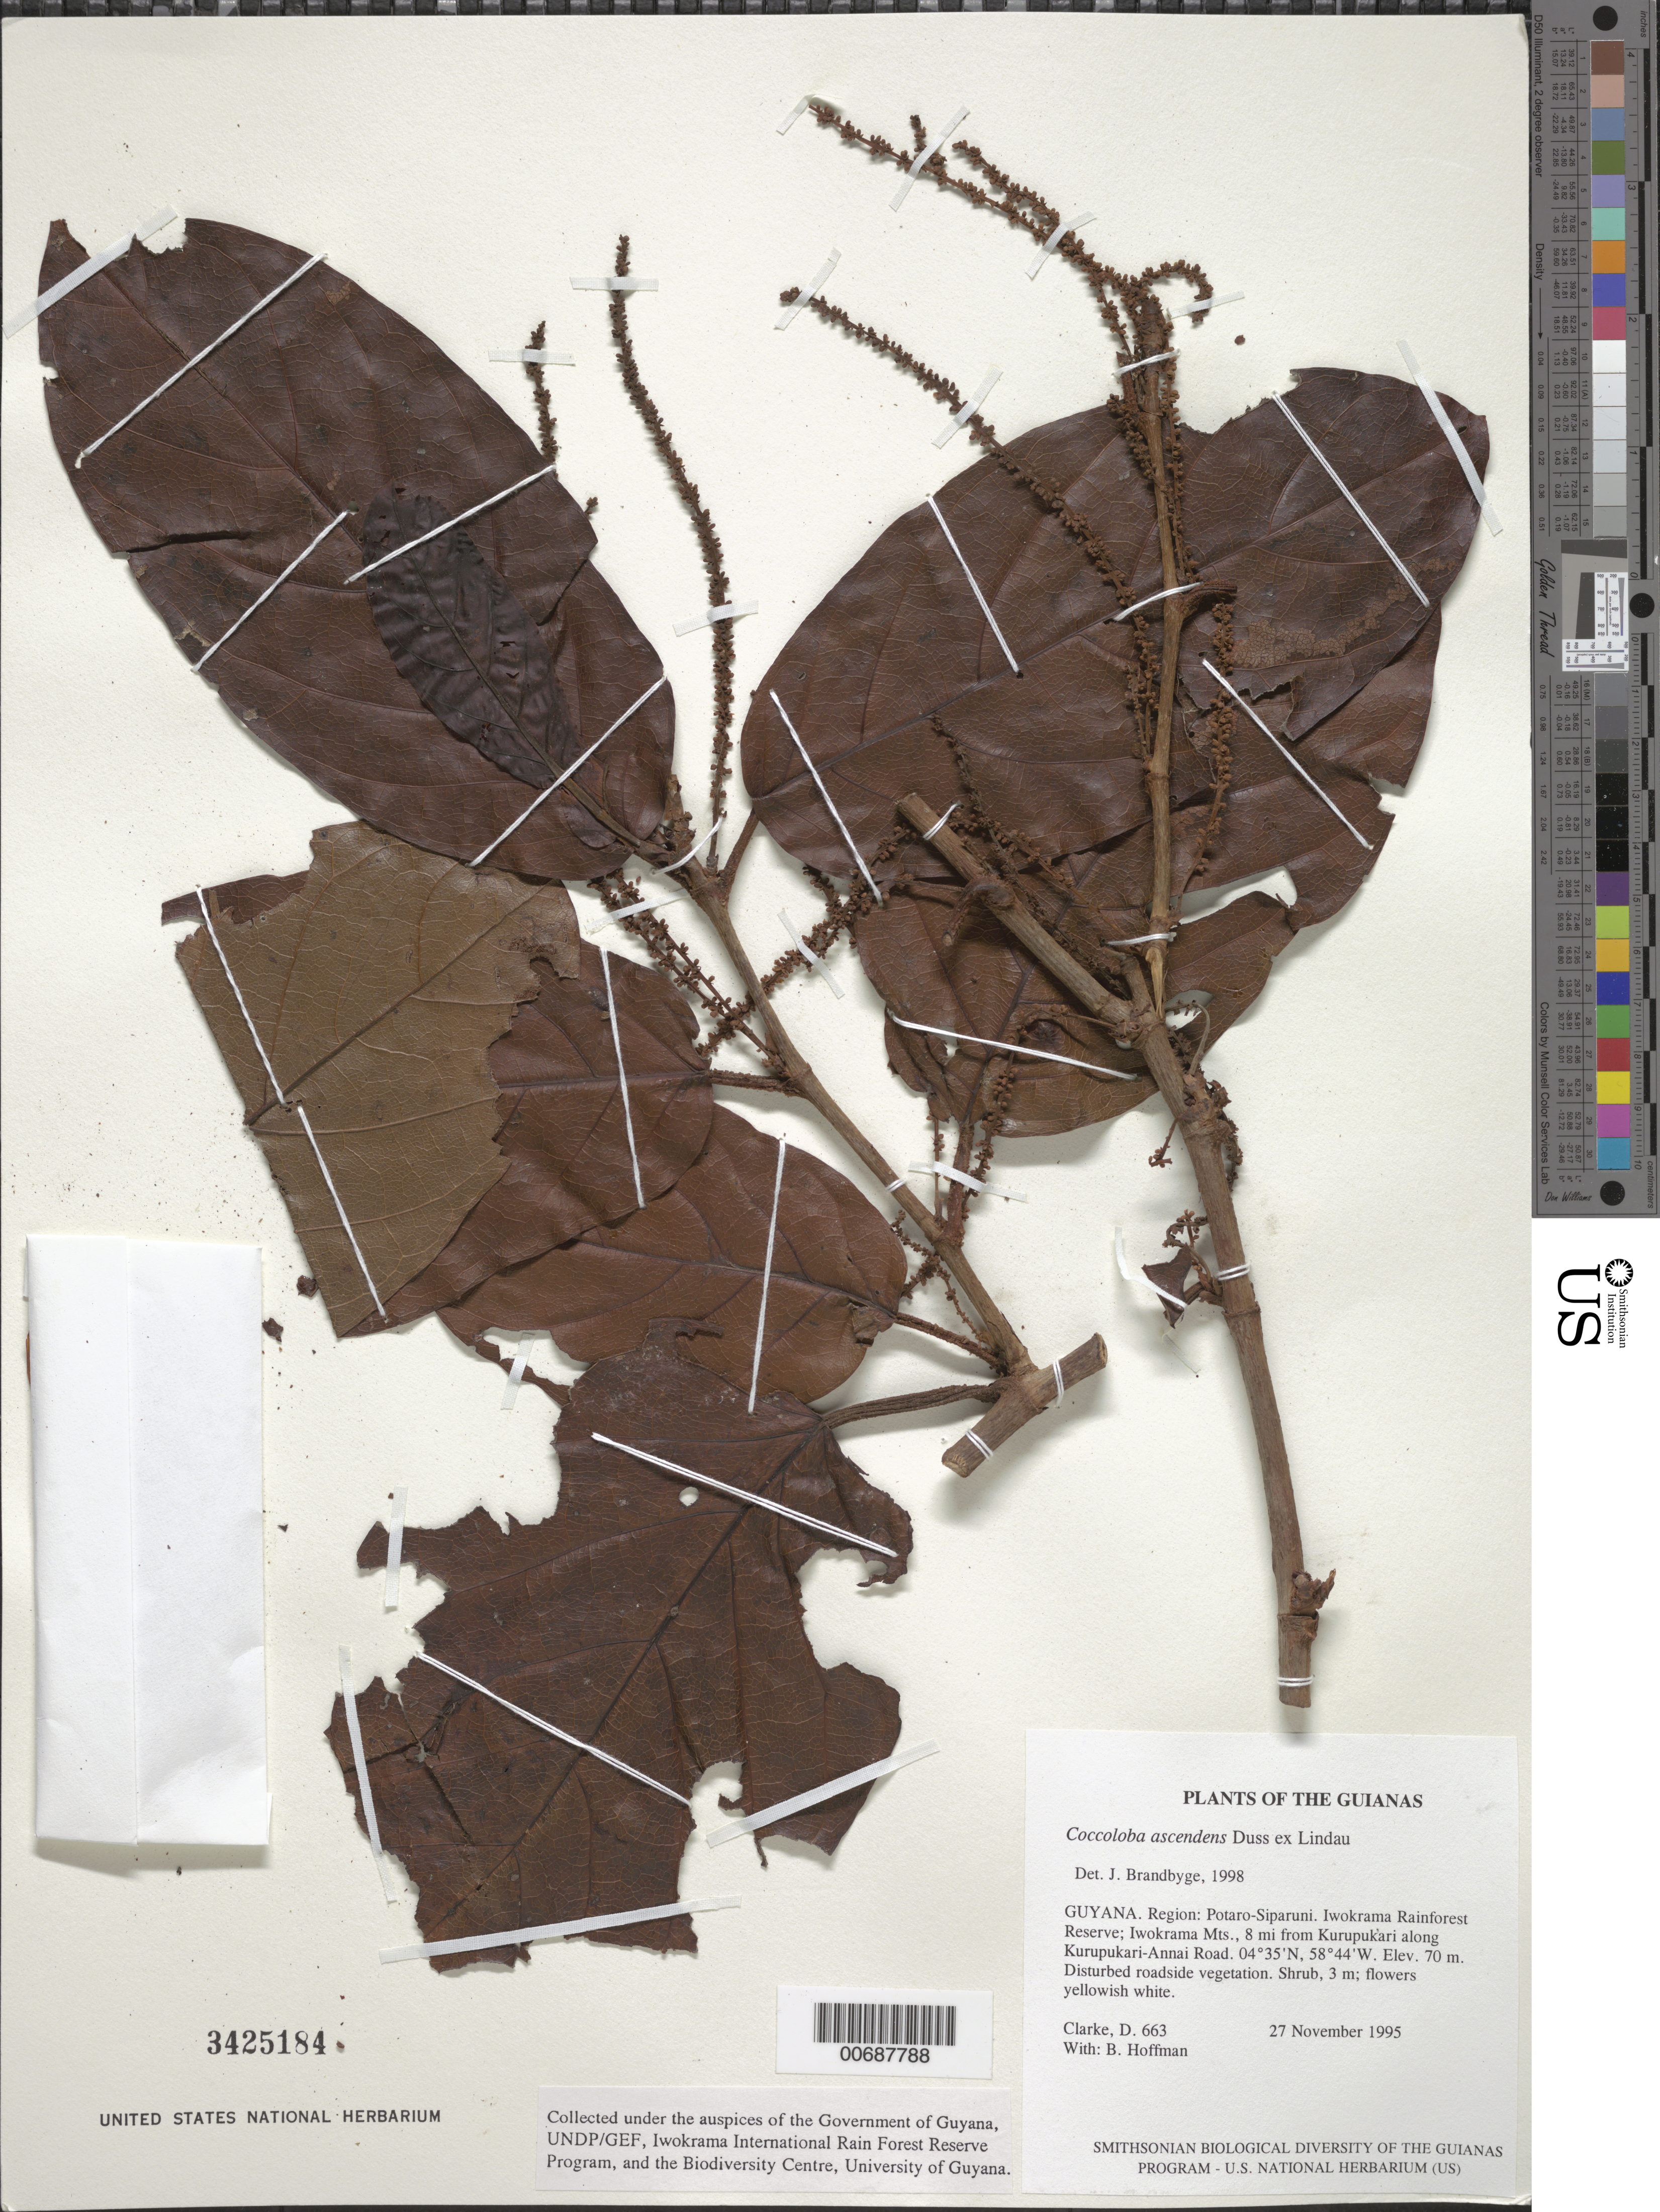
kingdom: Plantae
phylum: Tracheophyta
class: Magnoliopsida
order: Caryophyllales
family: Polygonaceae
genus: Coccoloba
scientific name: Coccoloba ascendens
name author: Duss ex Lindau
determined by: Brandbyge, J.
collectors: H. D. Clarke & B. Hoffman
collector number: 663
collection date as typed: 27 November 1995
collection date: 1995-11-27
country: Guyana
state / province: Potaro-Siparuni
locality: Iwokrama Rainforest Reserve; Iwokrama Mts., 8 mi from Kurupukari along Kurupukari-Annai Road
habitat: Disturbed roadside vegetation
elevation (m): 70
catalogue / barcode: US 3425184